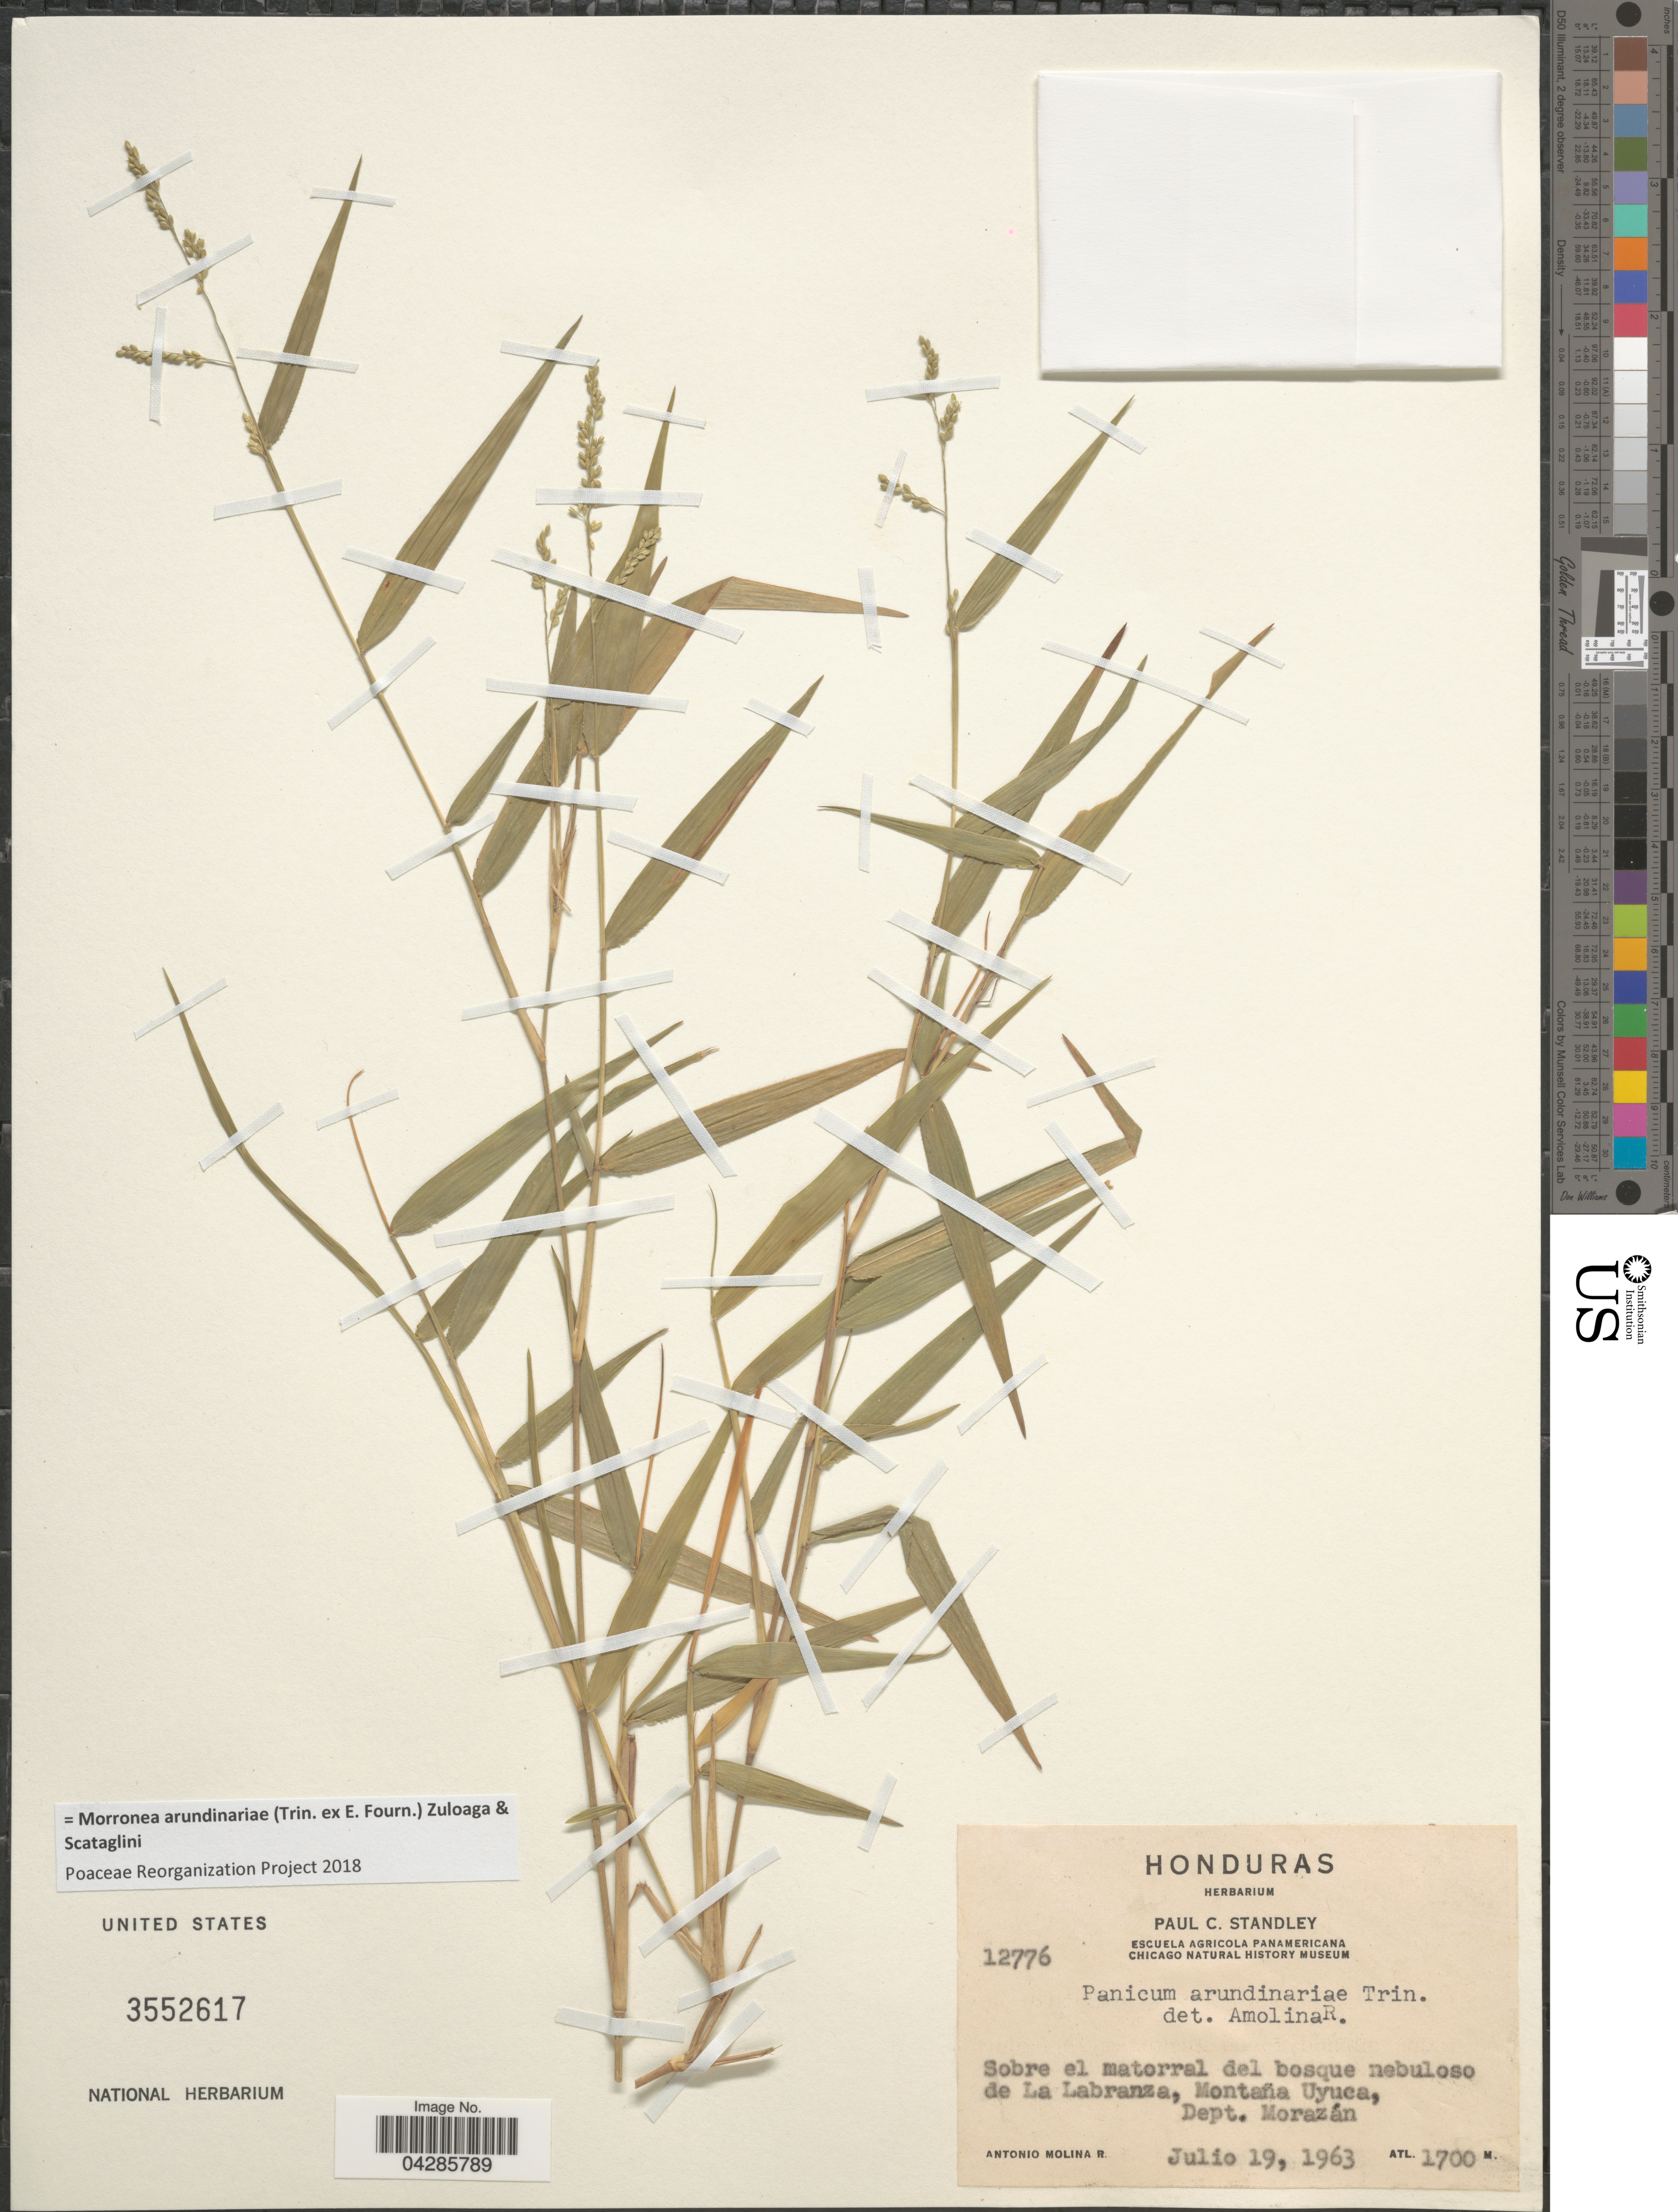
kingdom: Plantae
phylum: Tracheophyta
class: Liliopsida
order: Poales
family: Poaceae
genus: Morronea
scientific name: Morronea arundinariae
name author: (Trin. ex E. Fourn.) Zuloaga & Scataglini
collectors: A. Molina R.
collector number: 12776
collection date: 1963-07-19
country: Honduras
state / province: Fco. Morazán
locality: Sobre el matorral del bosque nebuloso de La Labranza, Montaña Uyuca, Dept. Morazán.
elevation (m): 1700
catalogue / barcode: US 3552617